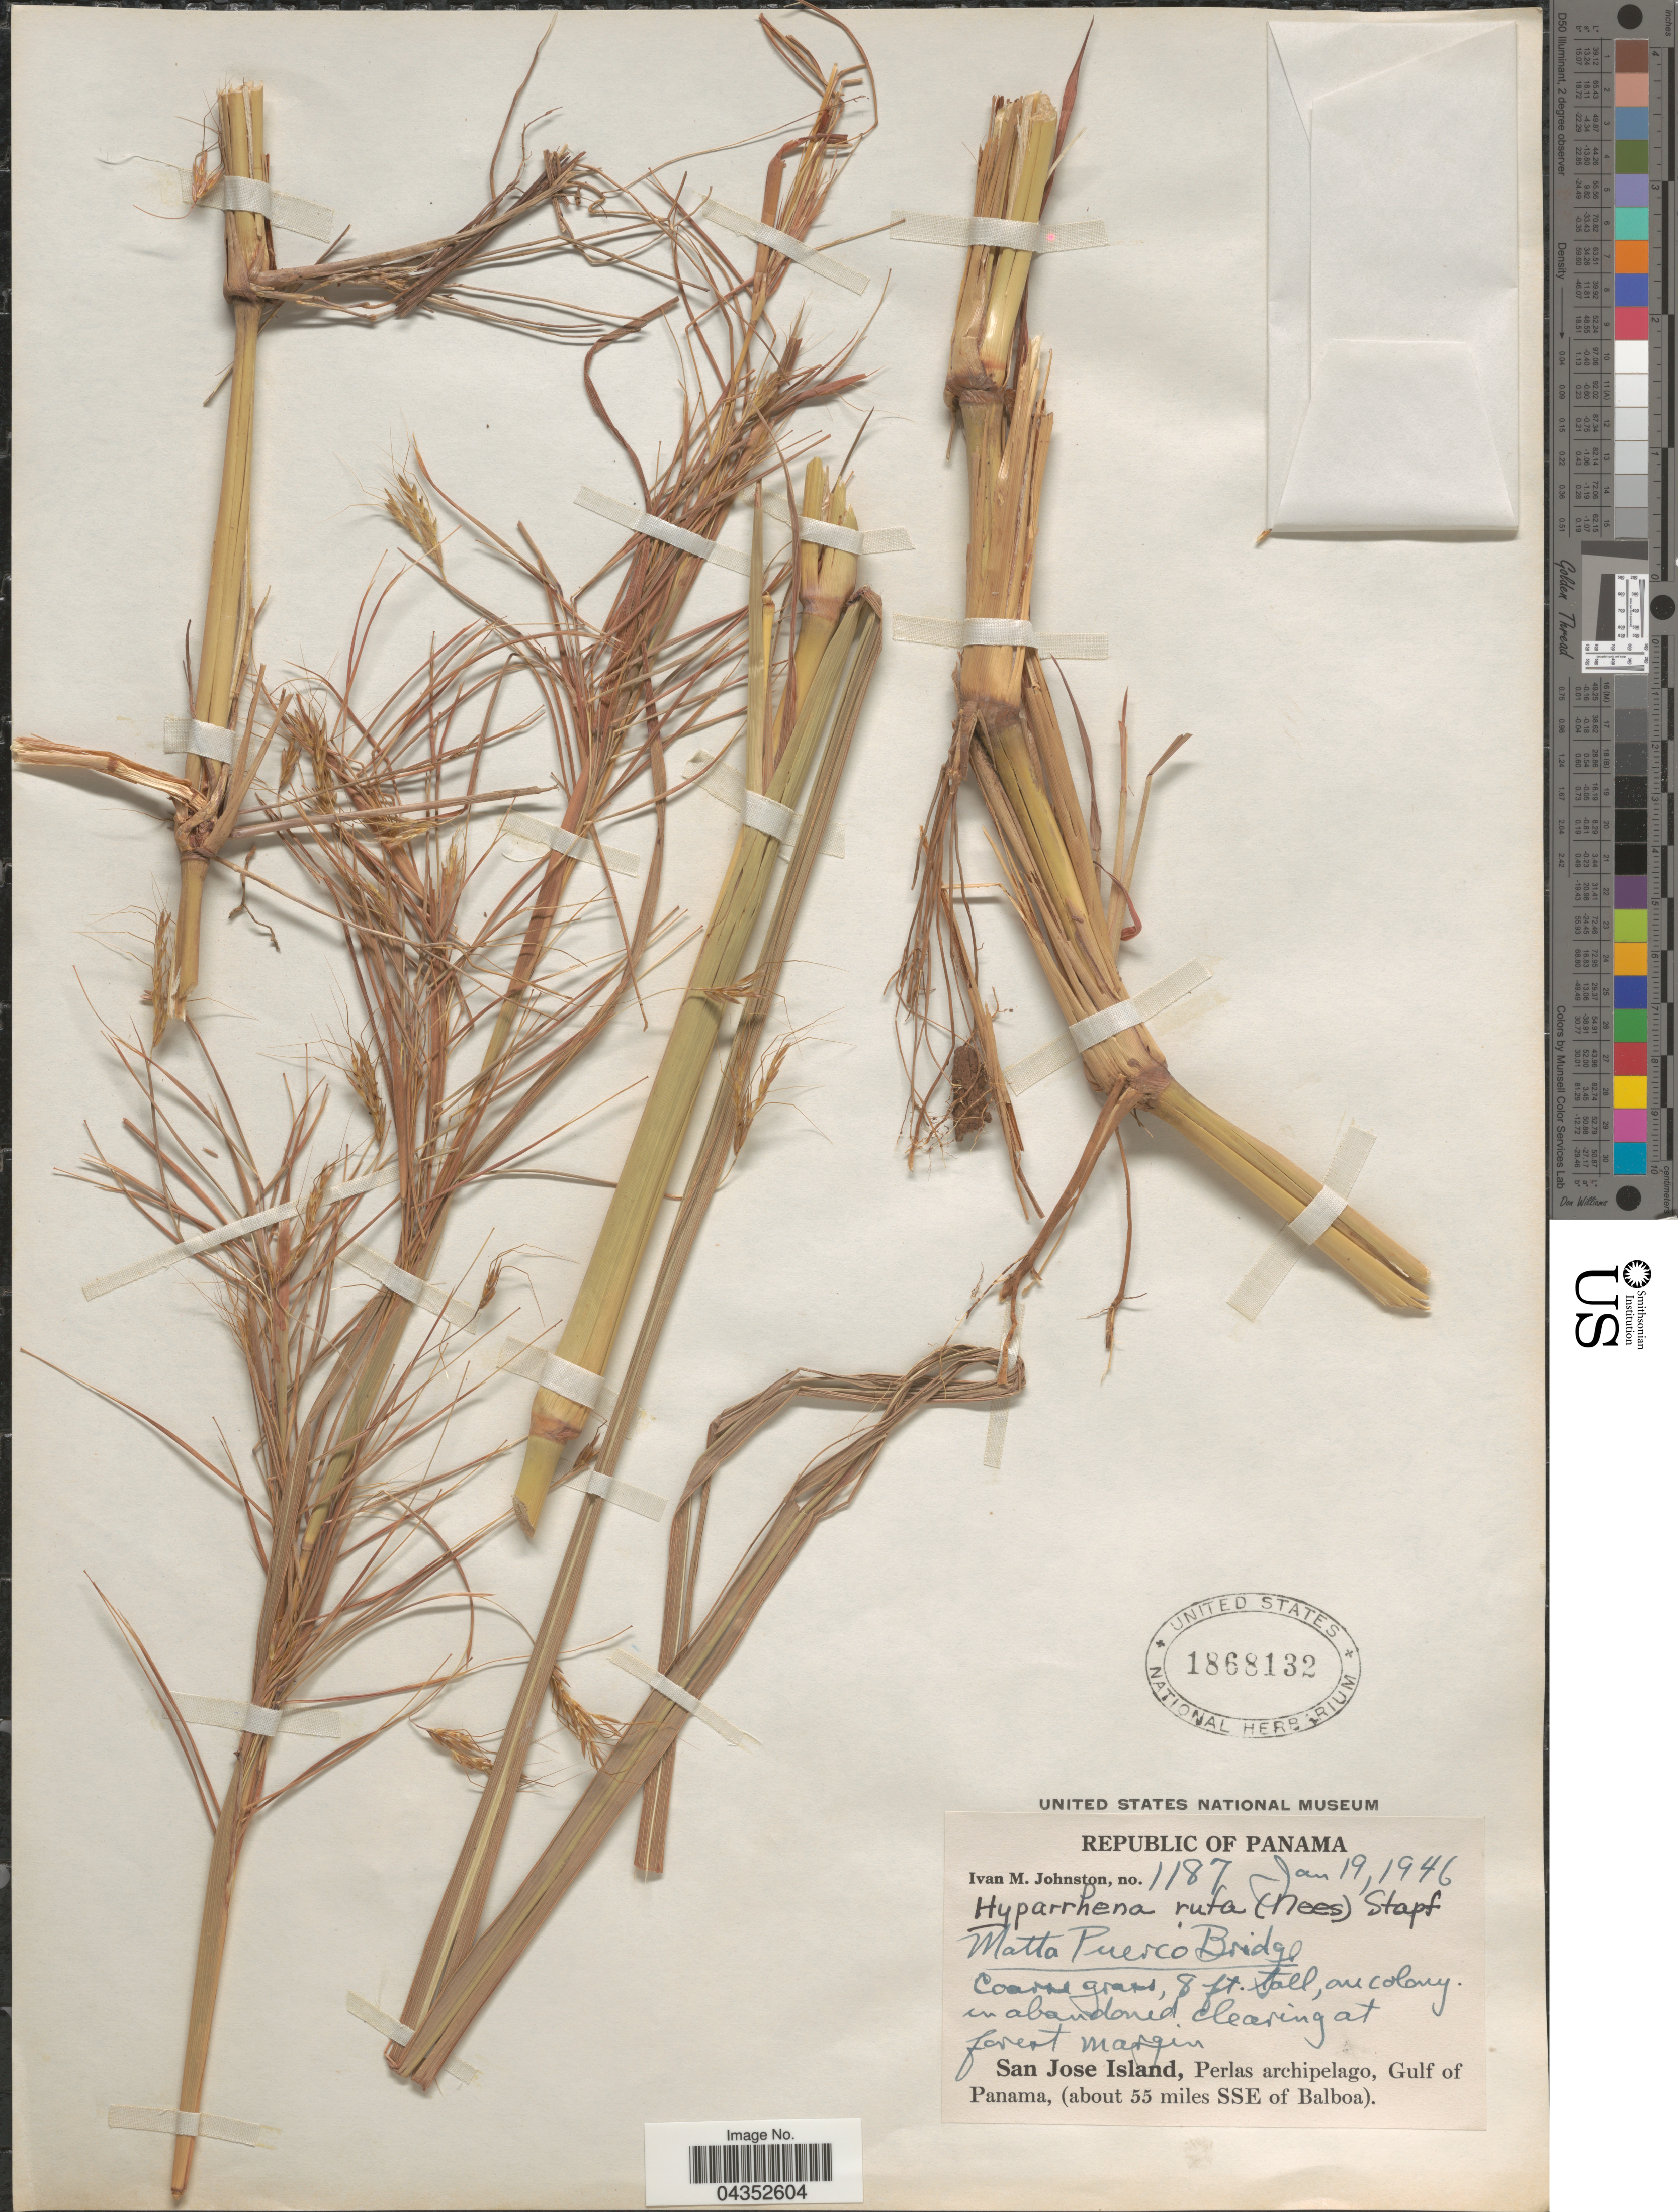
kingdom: Plantae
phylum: Tracheophyta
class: Liliopsida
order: Poales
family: Poaceae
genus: Hyparrhenia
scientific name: Hyparrhenia rufa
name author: (Nees) Stapf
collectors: I.M. Johnston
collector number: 1187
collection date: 1946-01-19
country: Panama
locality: Republic of Panama. Matta Puerco Bridge. In abandoned clearing at forest margin. San Jose Island, Perlas archipelago, Gulf of Panama, (about 55 miles SSE of Balboa).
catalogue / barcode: US 1868132